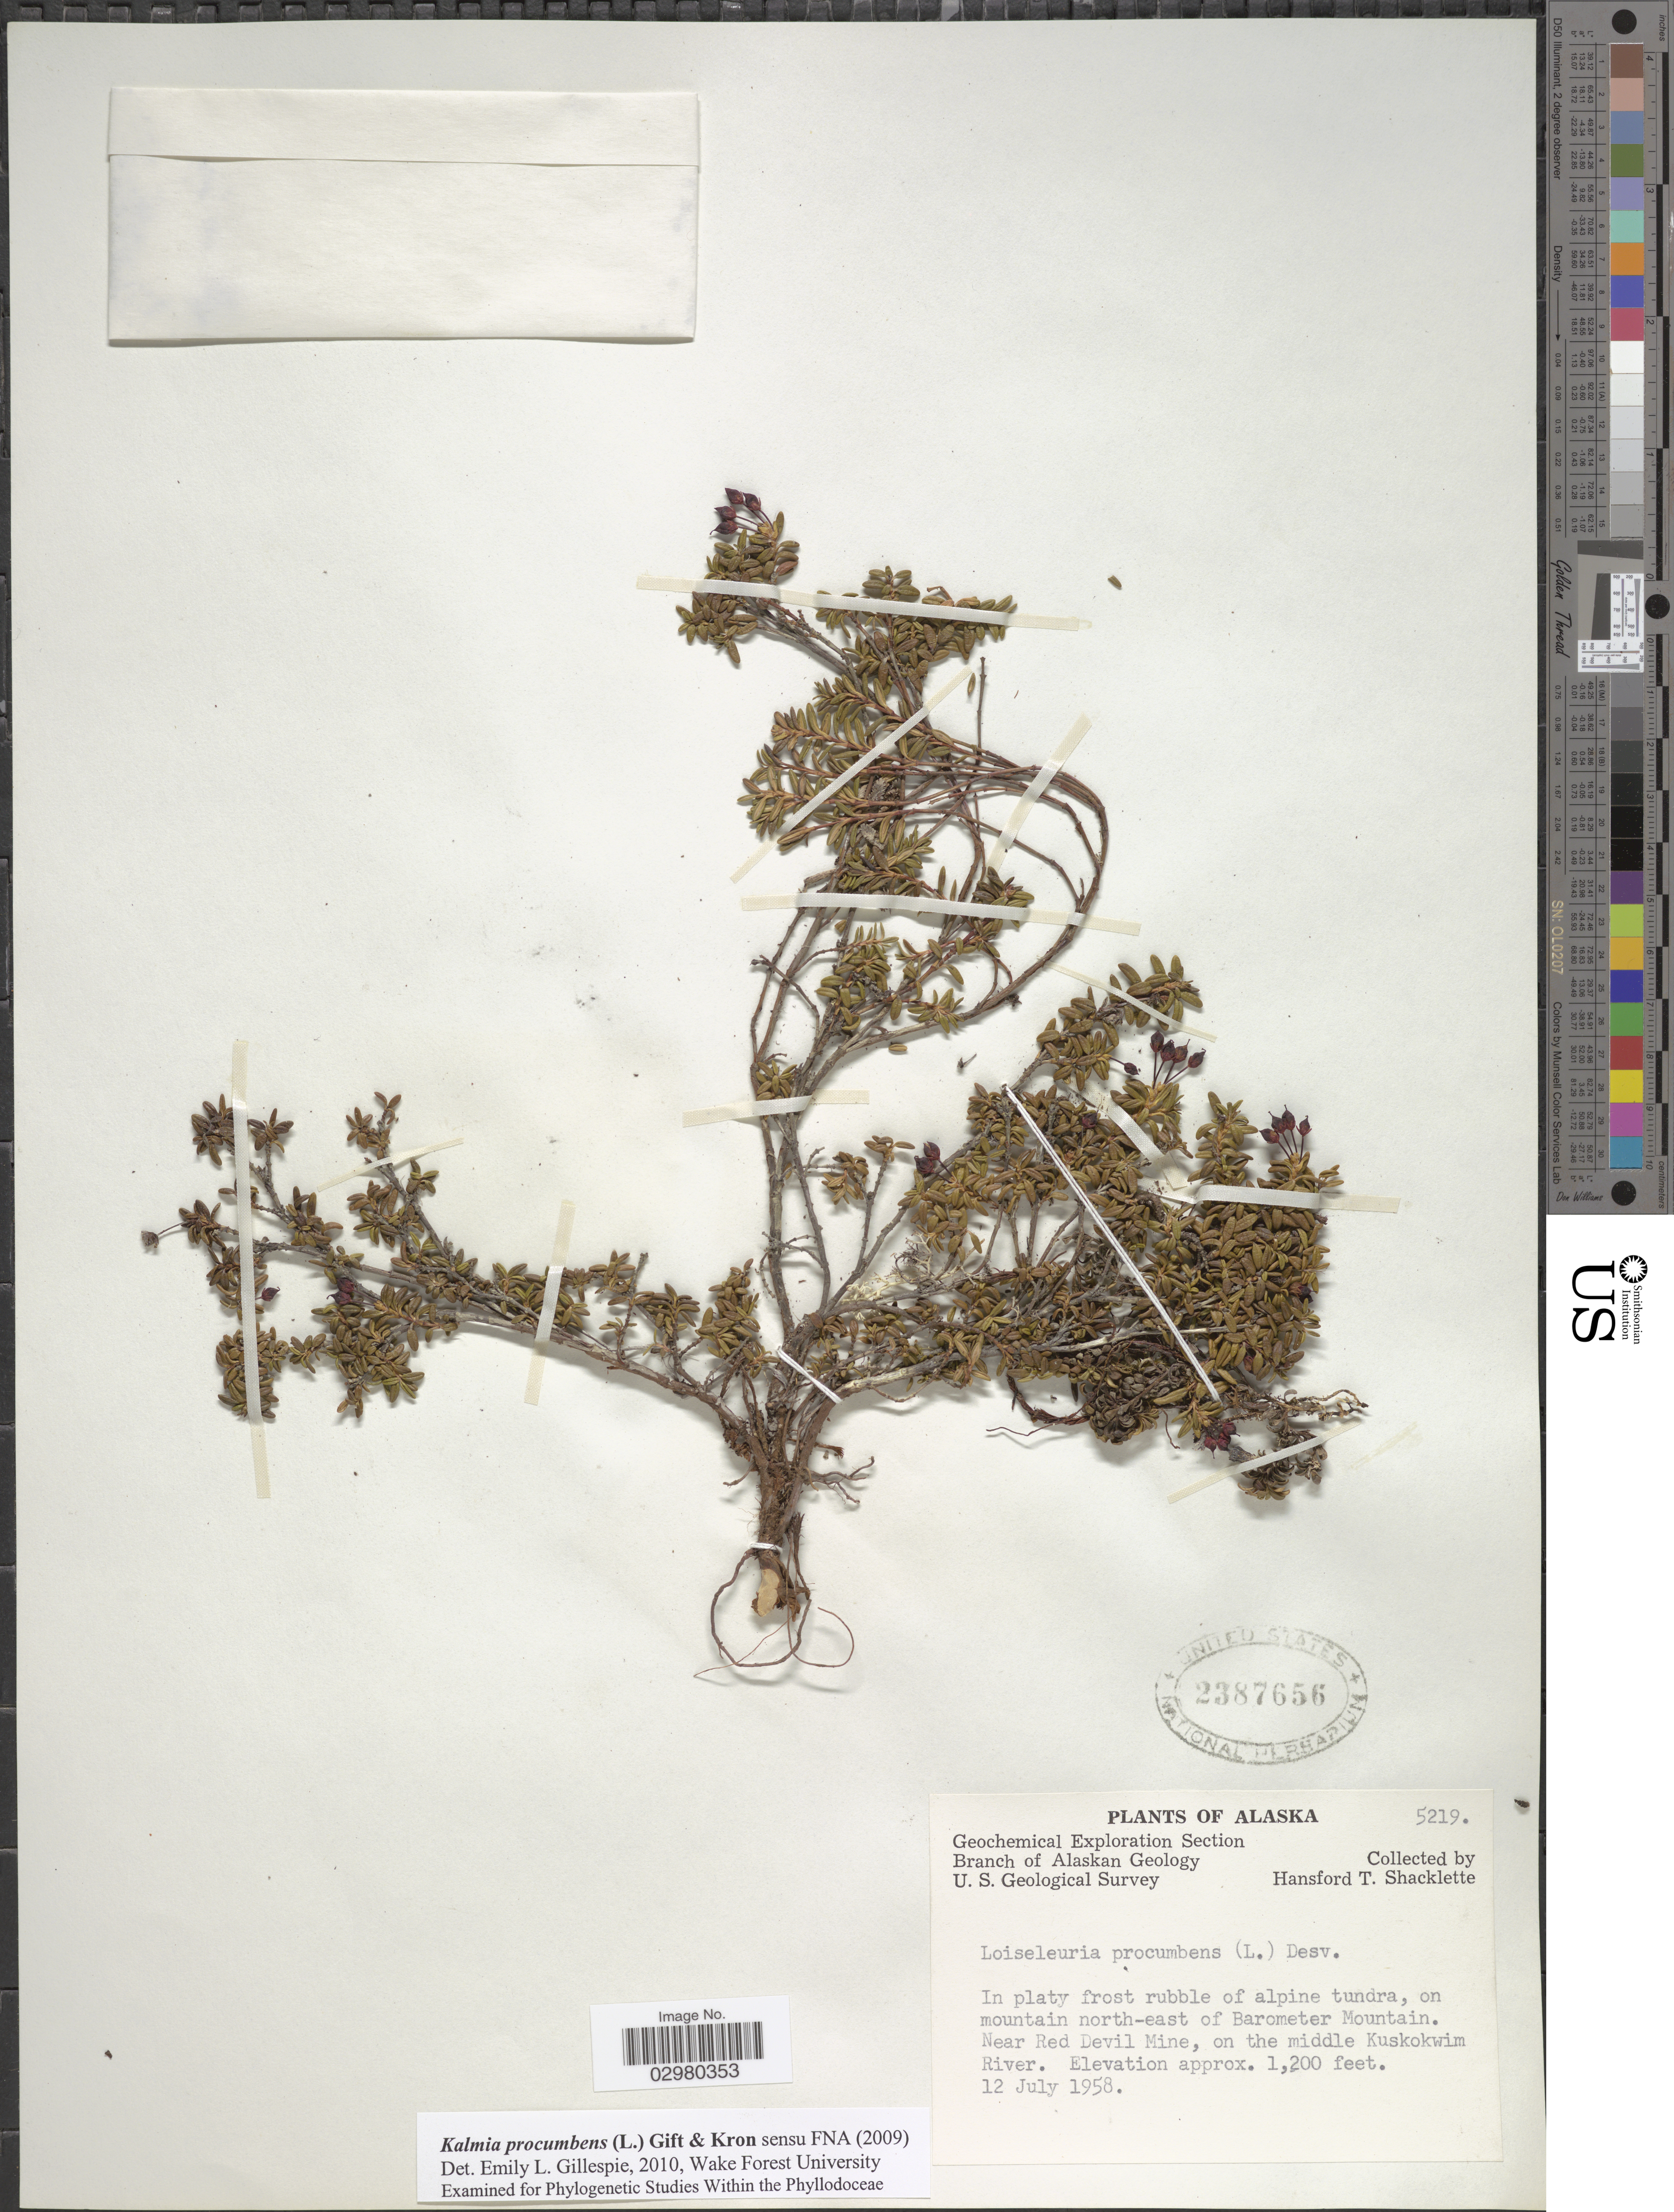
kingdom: Plantae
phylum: Tracheophyta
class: Magnoliopsida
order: Ericales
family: Ericaceae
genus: Loiseleuria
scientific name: Loiseleuria procumbens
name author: (L.) Desv.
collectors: H. Shacklette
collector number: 5219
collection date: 1958-07-12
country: United States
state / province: Alaska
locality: In platy frost rubble of alpine tundra, on mountain north-east of Barometer Mountain. Near Red Devil Mine, on the middle Kuskokwim River.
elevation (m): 366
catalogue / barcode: US 2387656